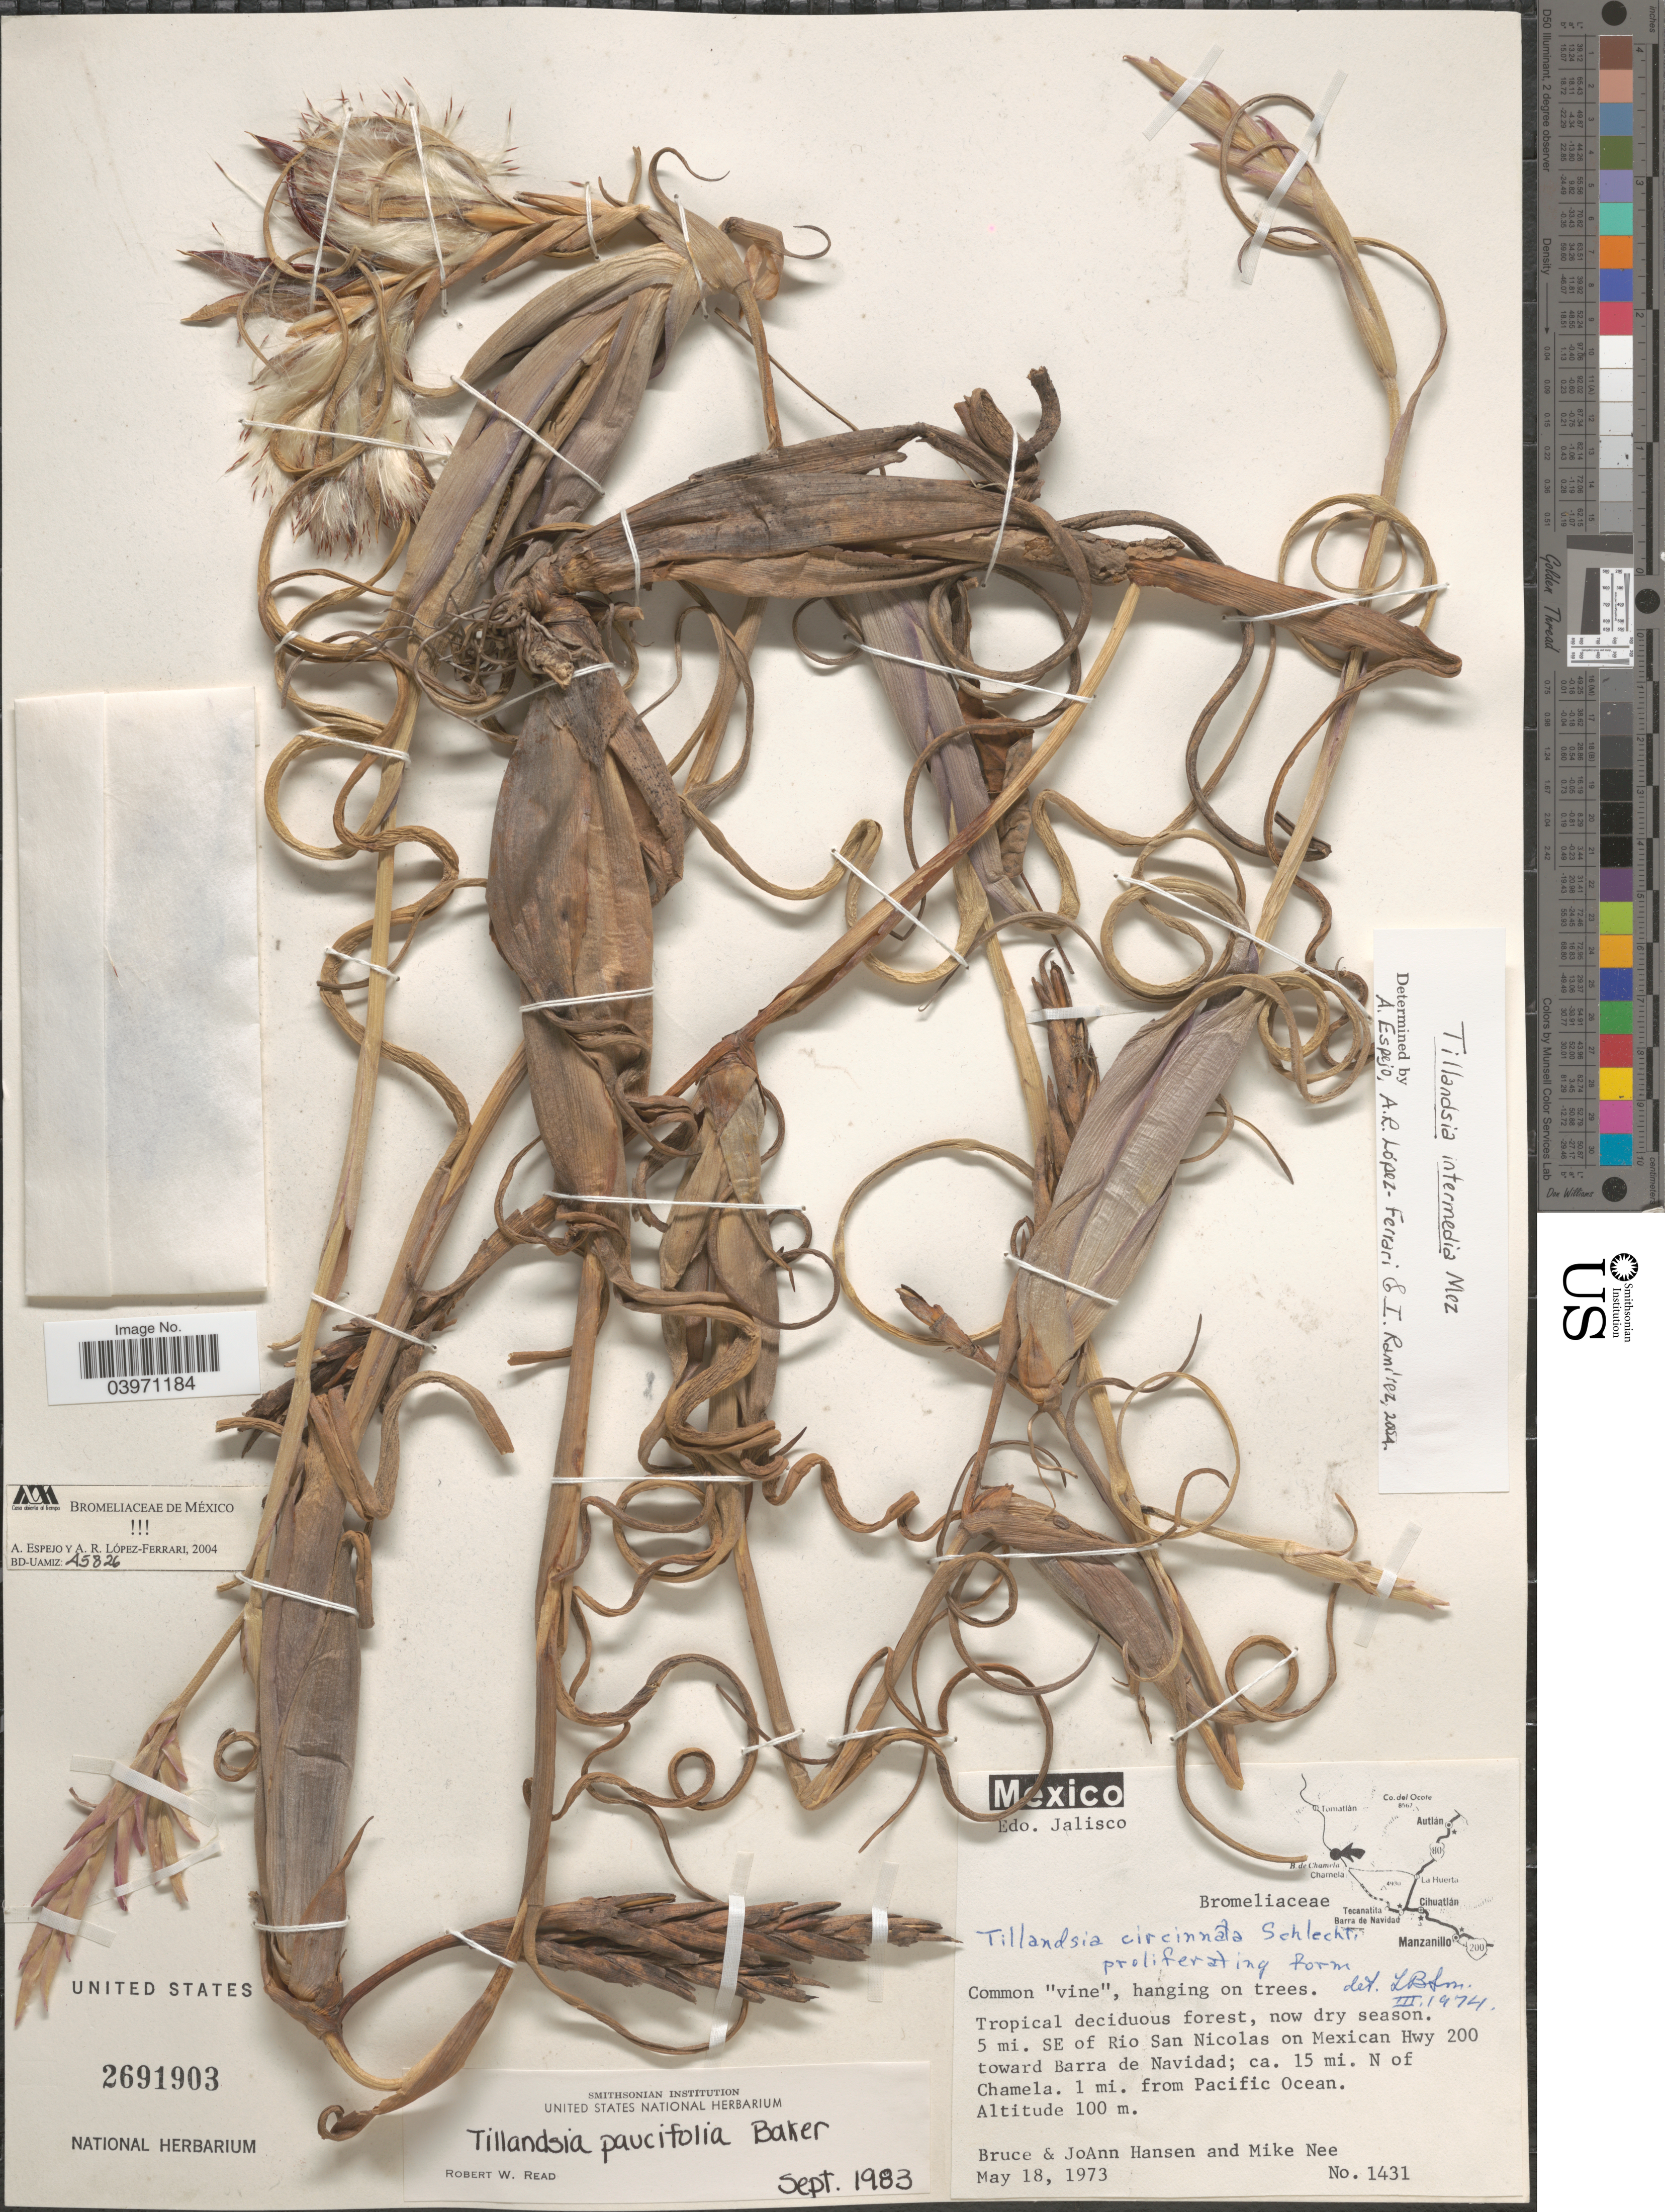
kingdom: Plantae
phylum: Tracheophyta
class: Liliopsida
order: Poales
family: Bromeliaceae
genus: Tillandsia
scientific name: Tillandsia intermedia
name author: Mez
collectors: B. Hansen, J. Hansen & M. Nee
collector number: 1431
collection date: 1973-05-18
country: Mexico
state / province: Jalisco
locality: Edo. Jalisco. 5 mi. SE of Rio San Nicolas on Mexican Hwy 200 toward Barra de Navidad; ca. 15 mi. N of Chamela. 1 mi. from Pacific Ocean.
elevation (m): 100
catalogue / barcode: US 2691903